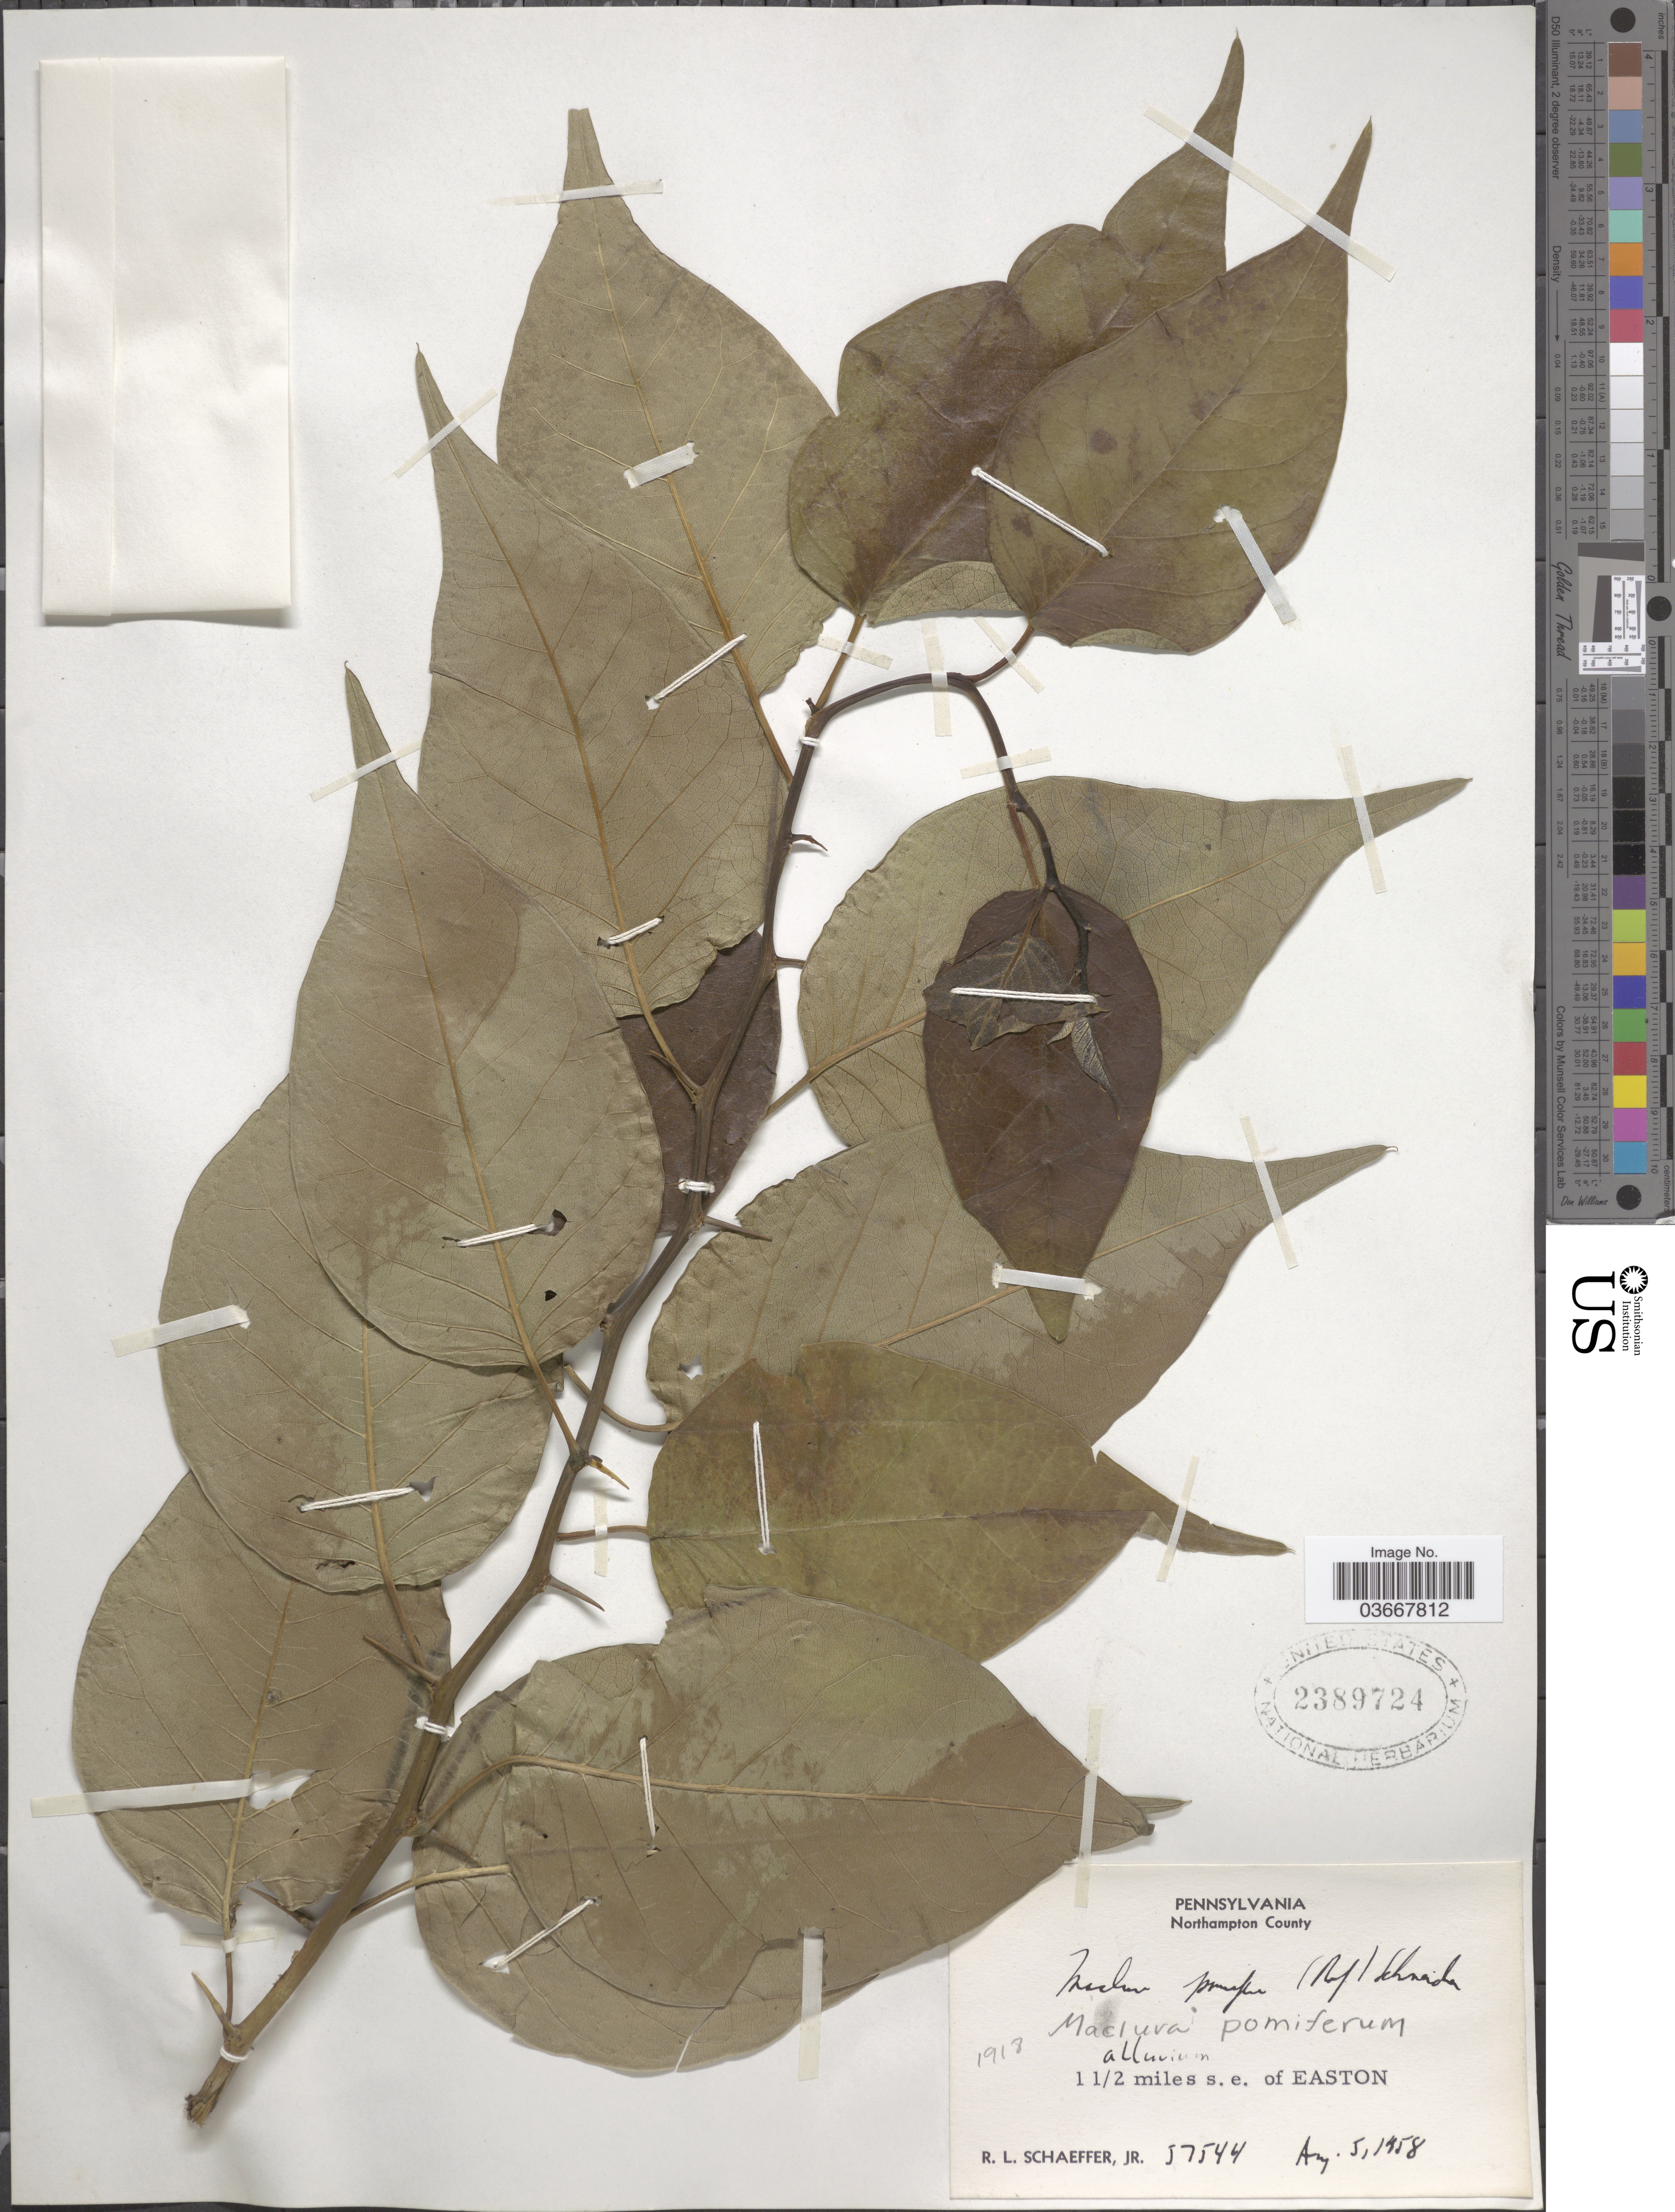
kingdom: Plantae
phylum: Tracheophyta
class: Magnoliopsida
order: Rosales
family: Moraceae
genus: Maclura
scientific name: Maclura pomifera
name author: (Raf.) C.K. Schneid.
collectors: R. L. Schaeffer Jr.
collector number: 57544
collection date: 1958-08-05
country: United States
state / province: Pennsylvania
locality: Northampton County. 1½ miles s.e. of Easton.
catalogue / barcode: US 2389724